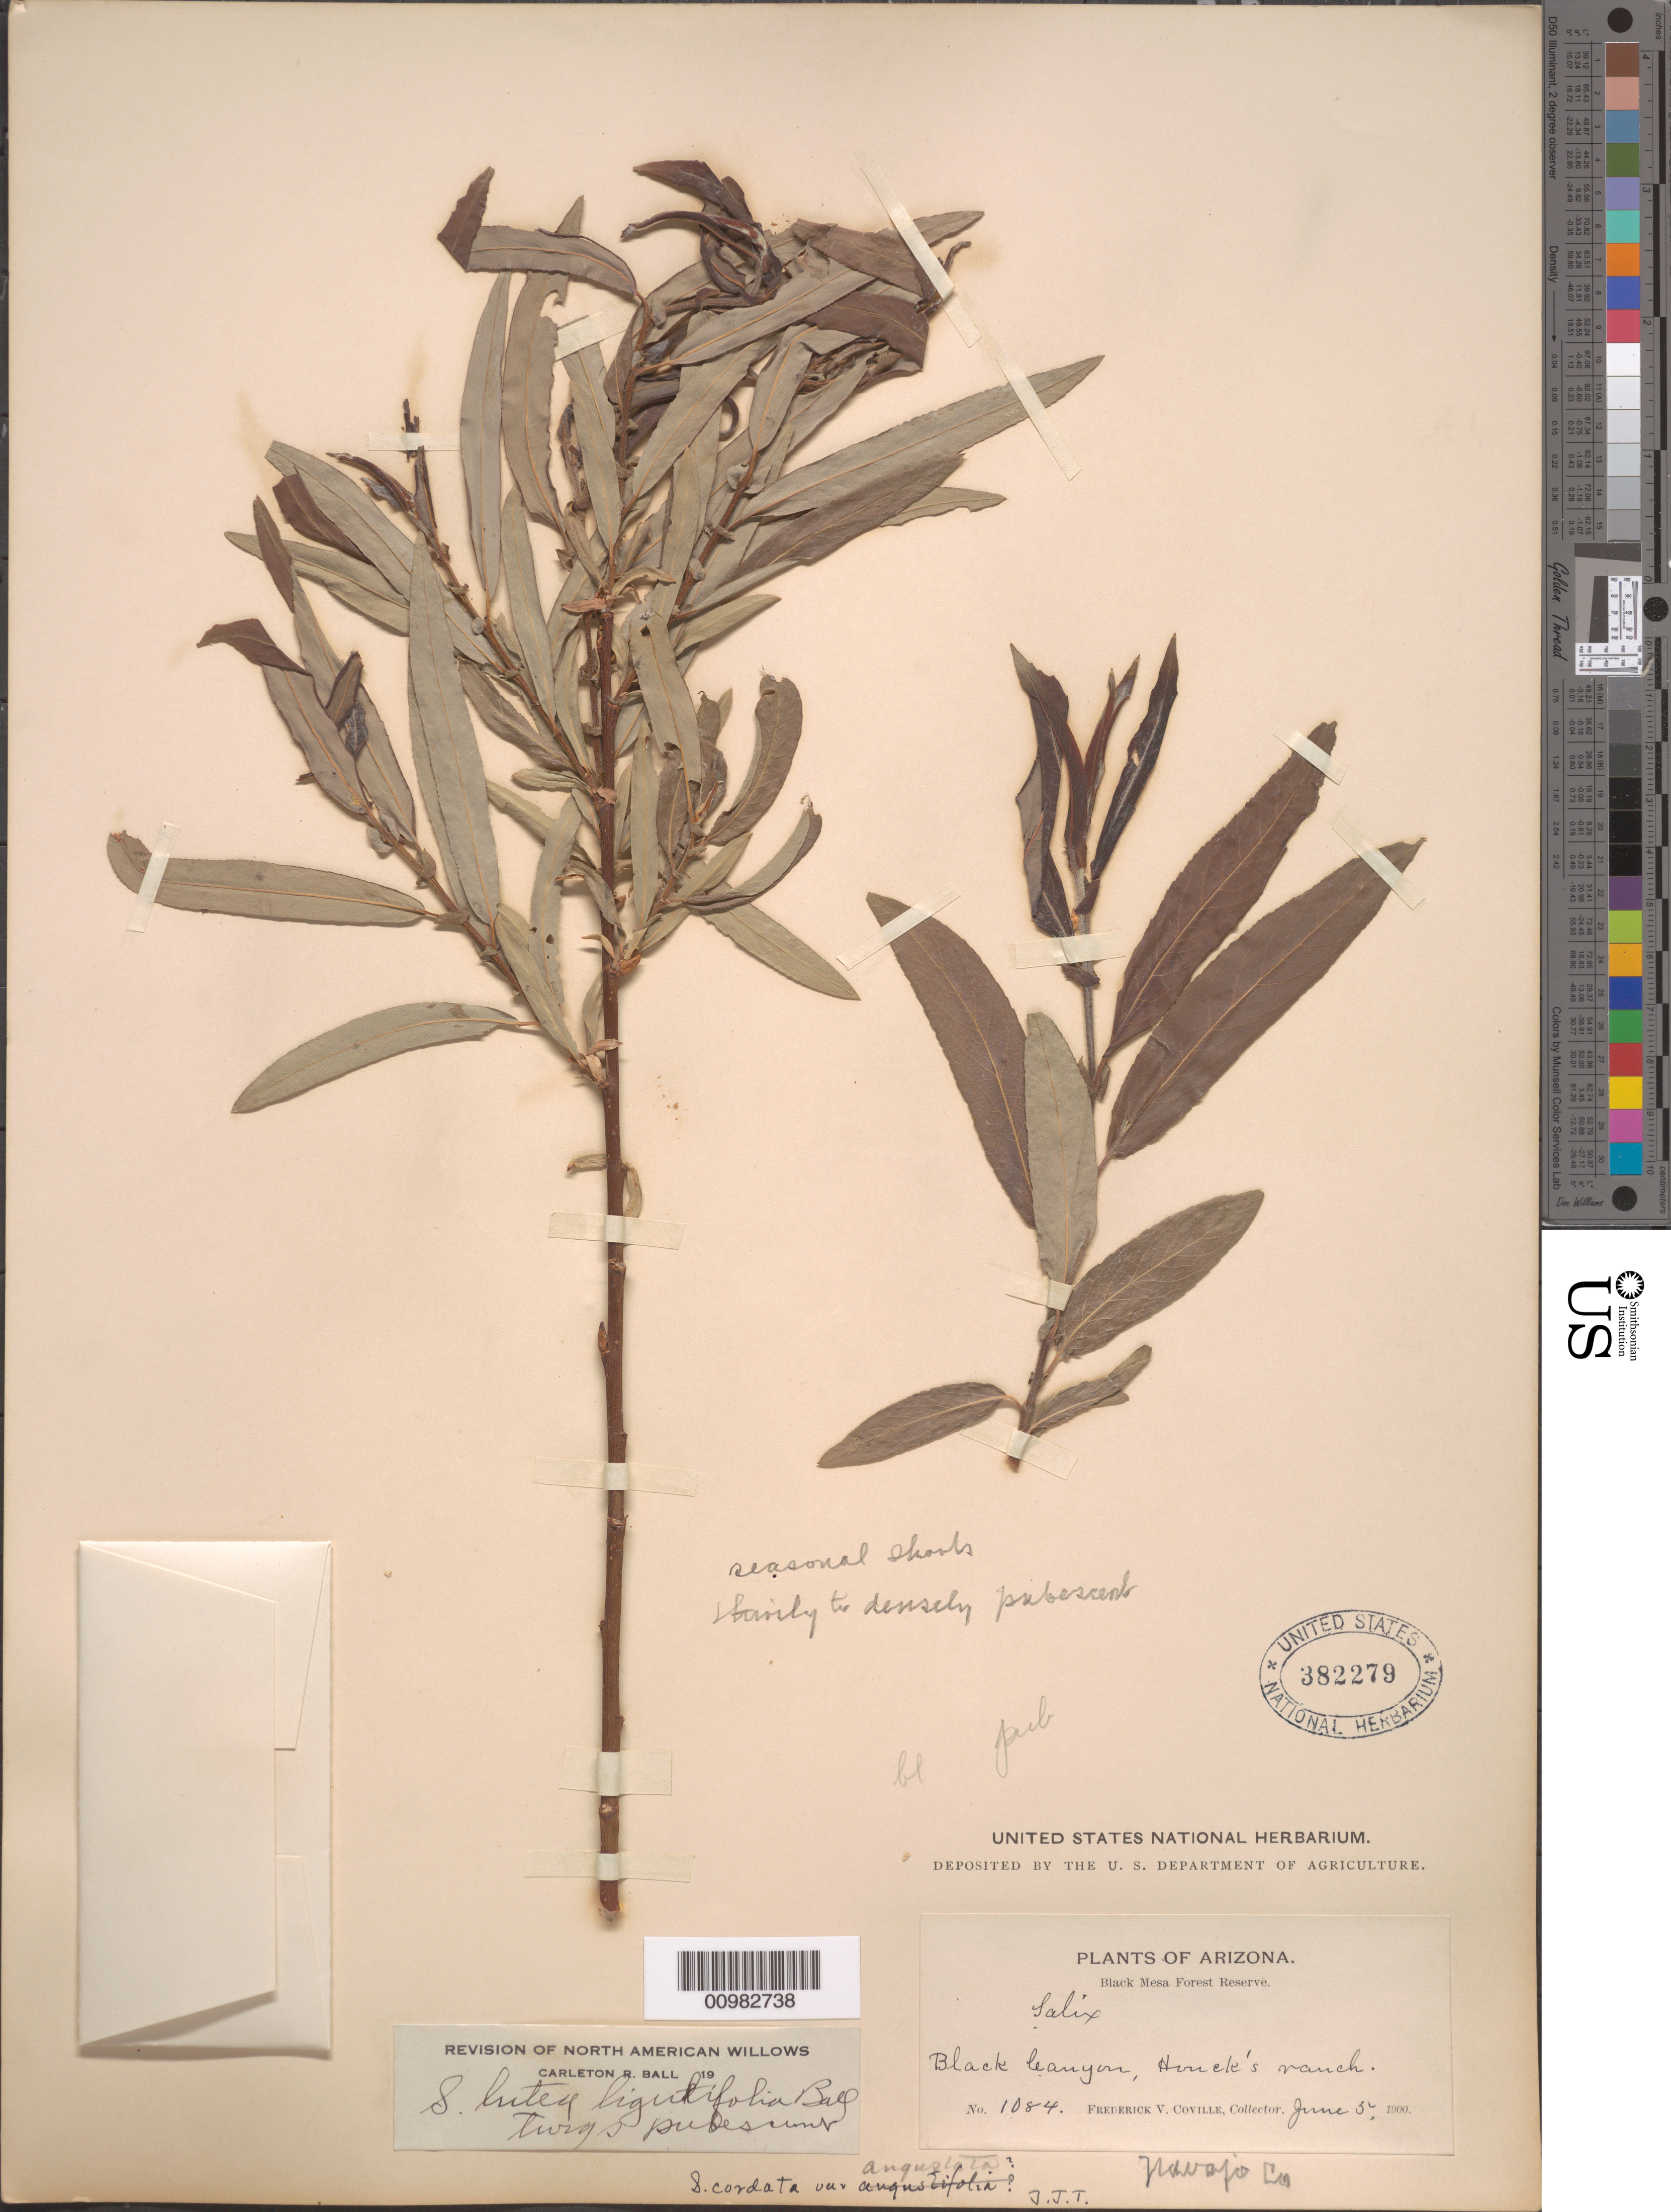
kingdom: Plantae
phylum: Tracheophyta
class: Magnoliopsida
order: Malpighiales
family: Salicaceae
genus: Salix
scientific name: Salix ligulifolia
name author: (C.R. Ball) C.R. Ball ex C.K. Schneid.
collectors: F. V. Coville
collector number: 1084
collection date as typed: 03 Jun 1900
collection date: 1900-06-03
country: United States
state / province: Arizona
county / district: Navajo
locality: Black Canyon, Honele's ranch.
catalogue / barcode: US 382279